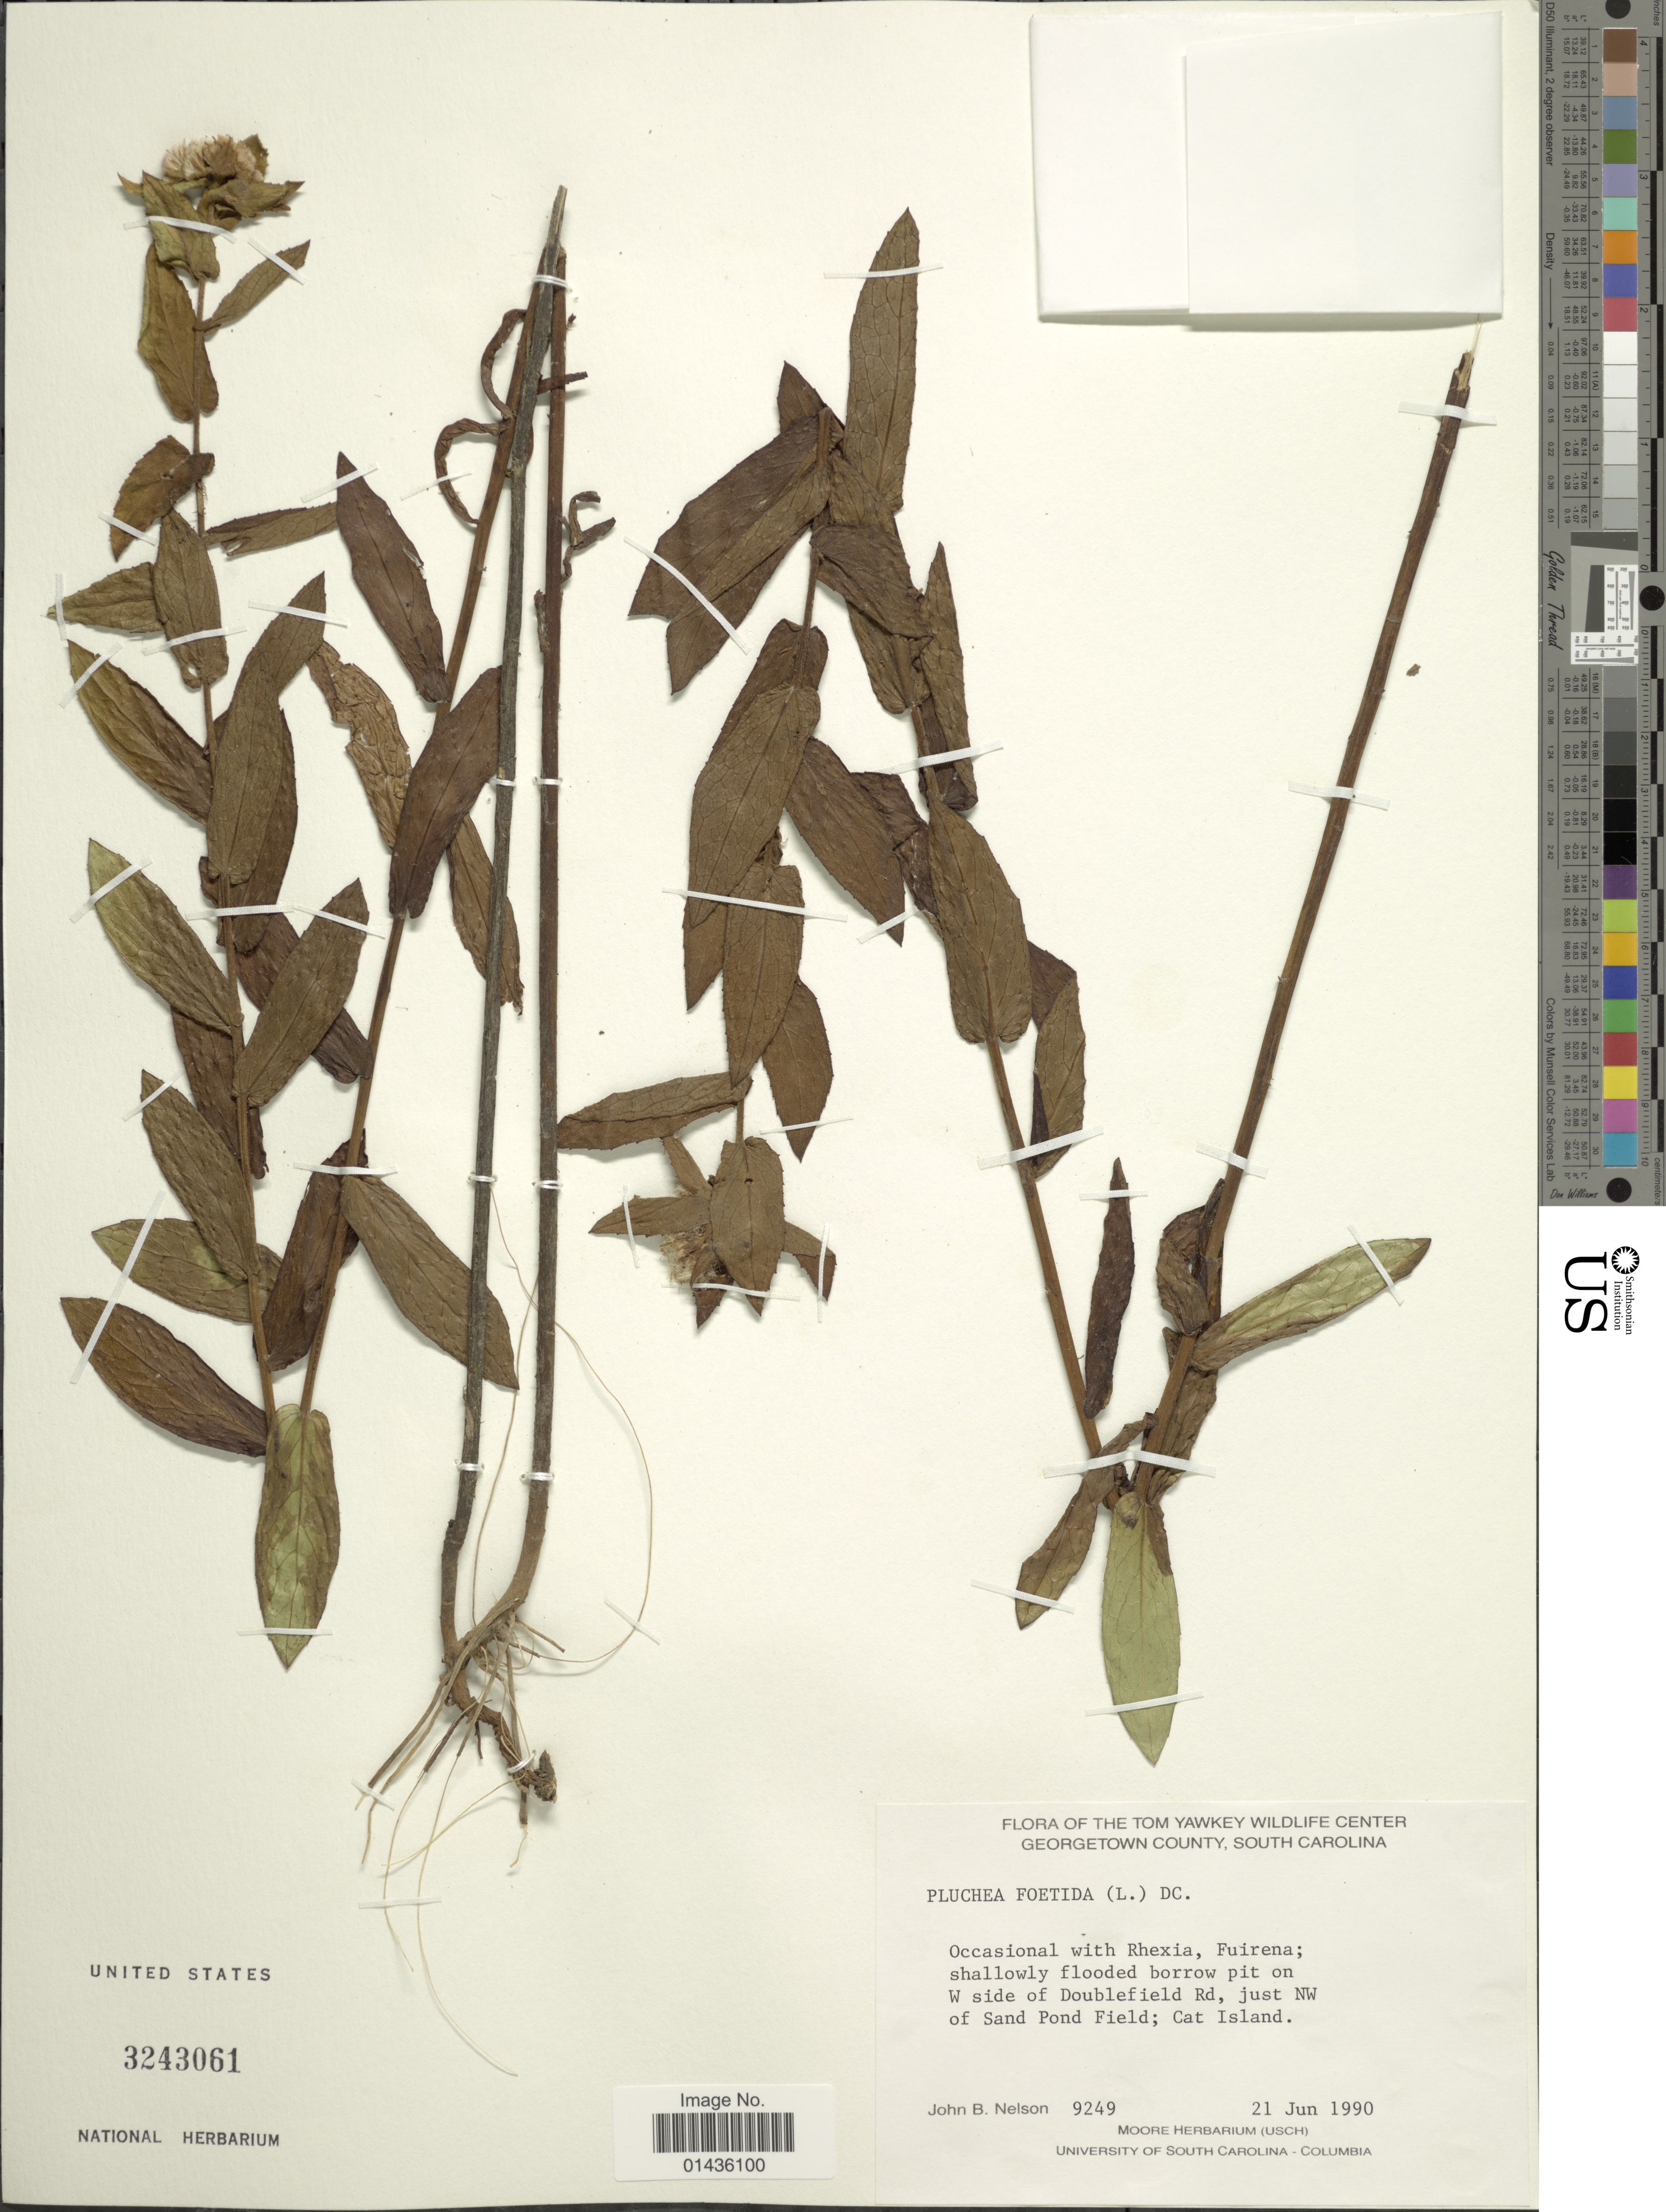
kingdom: Plantae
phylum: Tracheophyta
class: Magnoliopsida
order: Asterales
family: Asteraceae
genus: Pluchea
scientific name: Pluchea foetida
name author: (L.) DC.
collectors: J. Nelson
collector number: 9249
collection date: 1990-06-21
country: United States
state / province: South Carolina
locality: Tom Yawkey Wildlife Center, Georgetown County, W side of Doublefield Rd, just NW of Sand Pond Field, Cat Island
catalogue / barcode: US 3243061